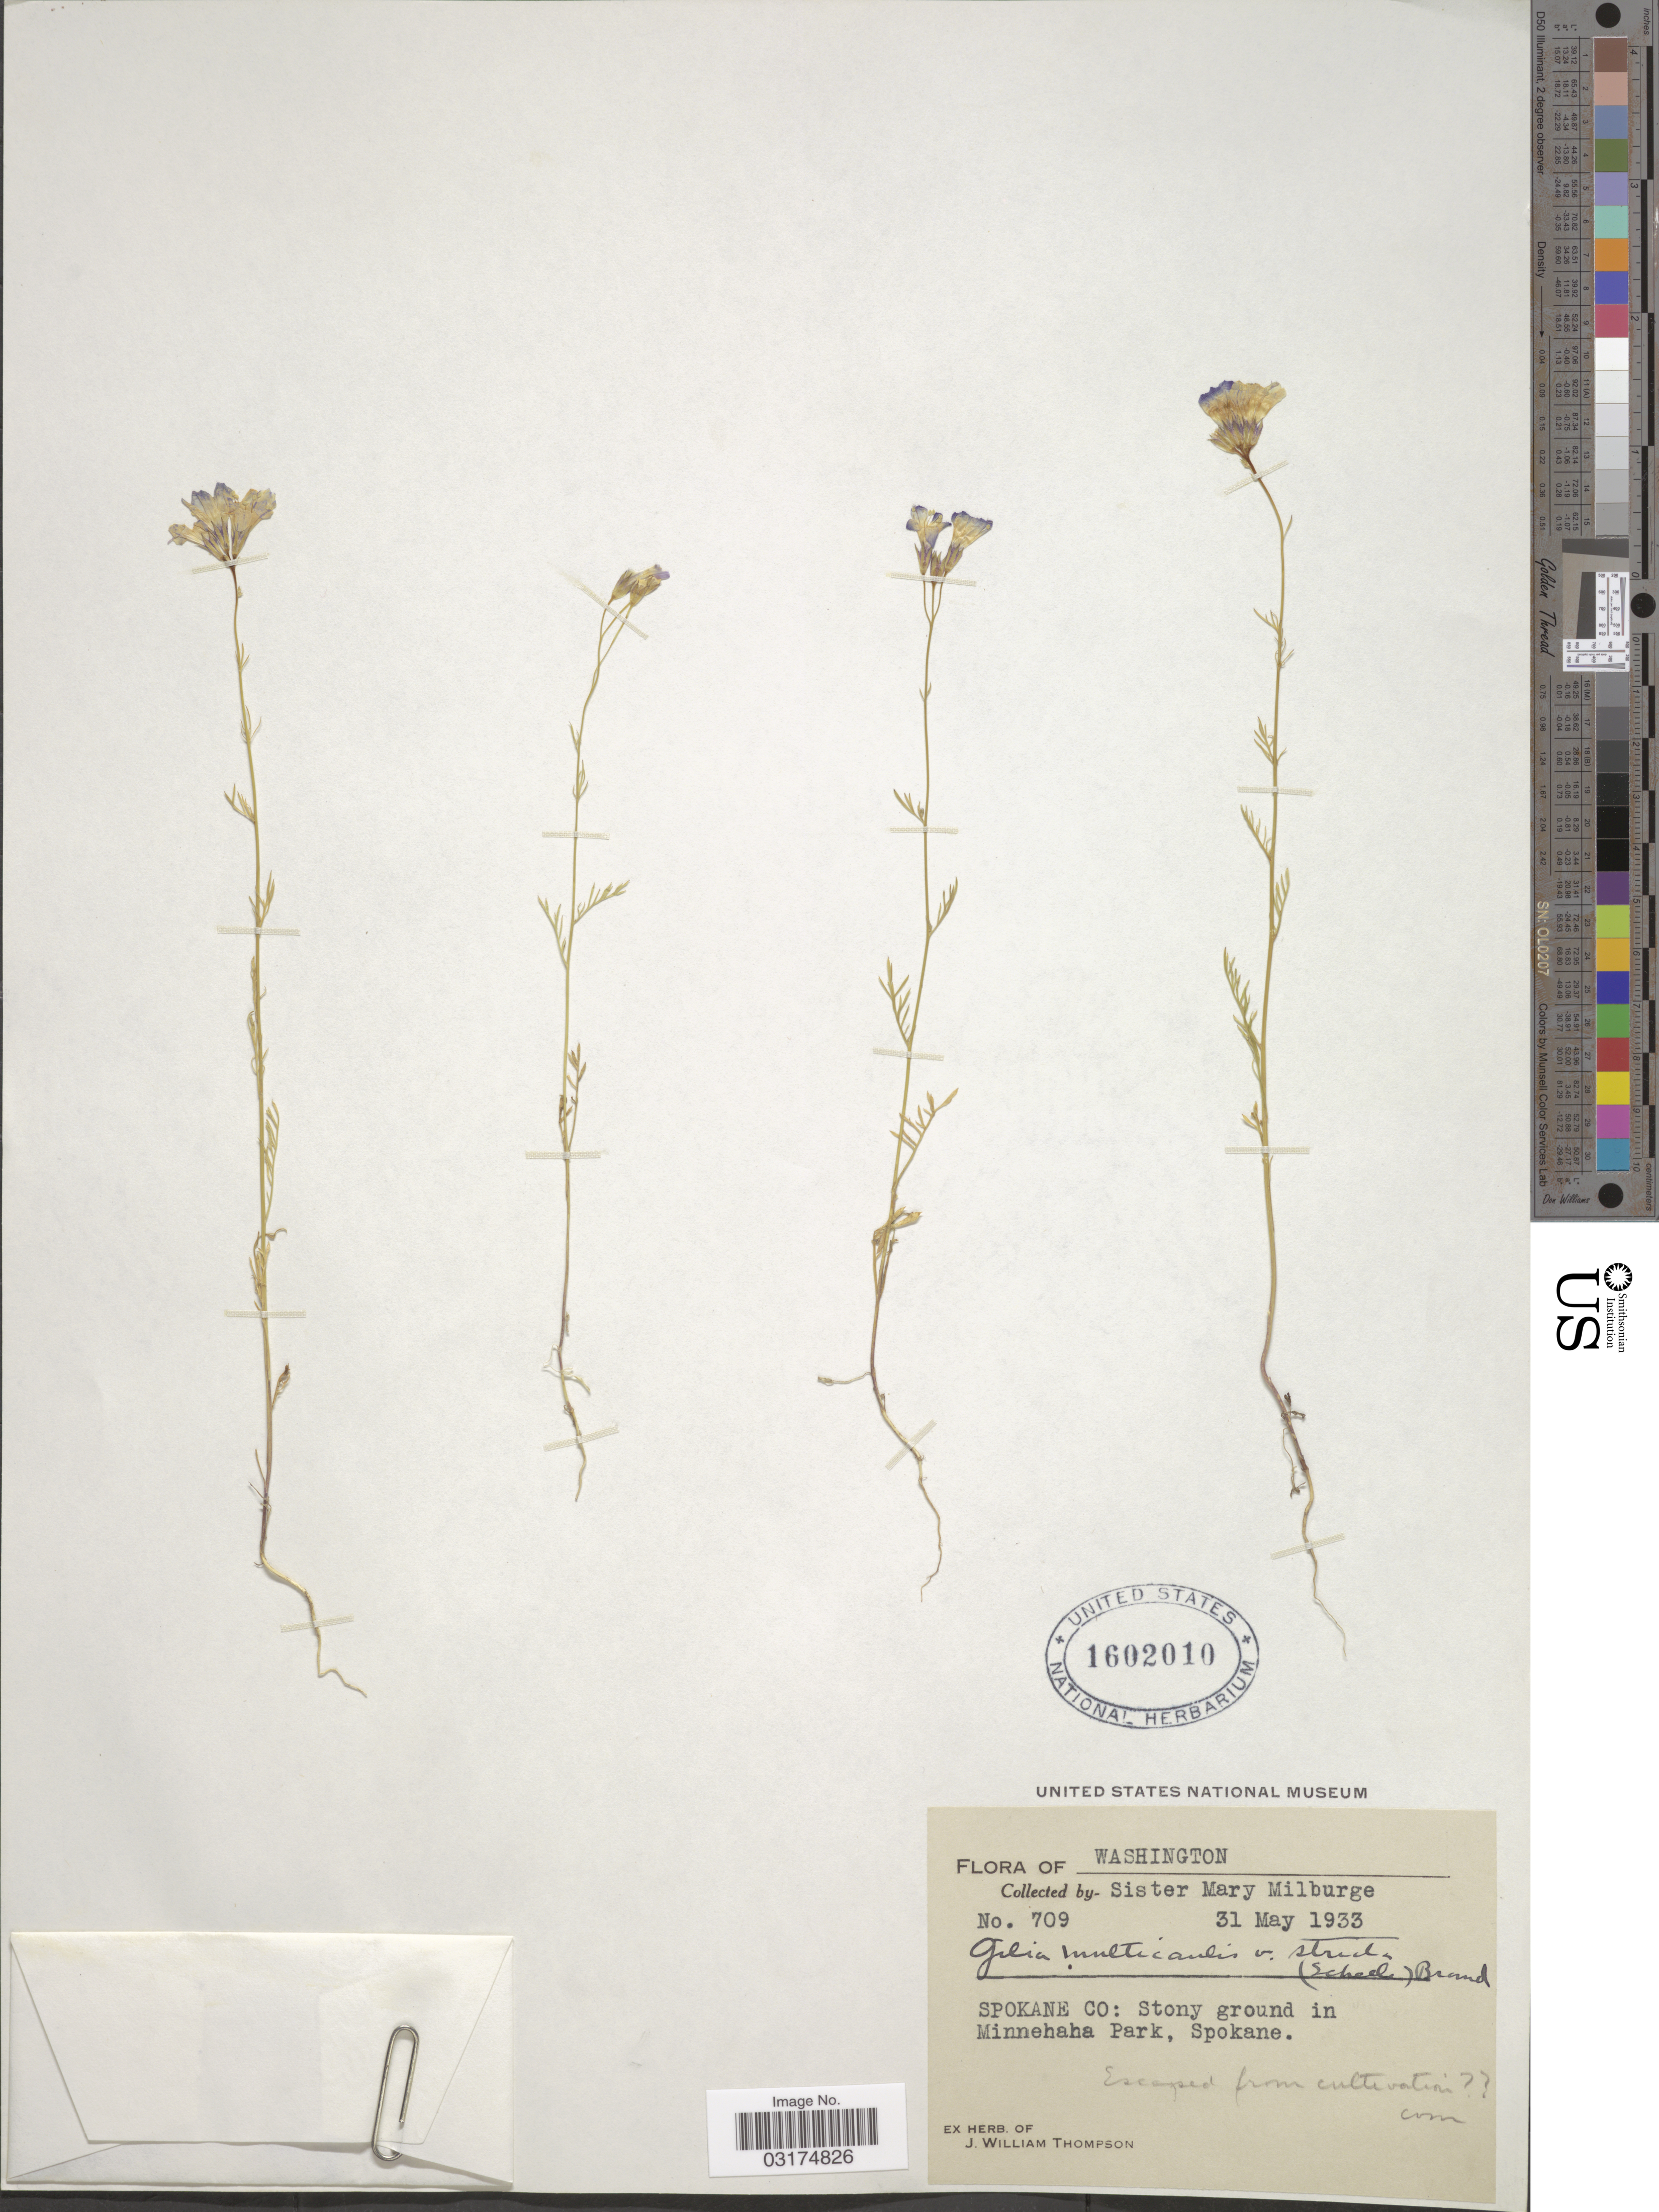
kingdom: Plantae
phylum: Tracheophyta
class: Magnoliopsida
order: Ericales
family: Polemoniaceae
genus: Gilia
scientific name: Gilia achilleifolia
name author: Benth.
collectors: S. Milburge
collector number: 709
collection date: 1933-05-31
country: United States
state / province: Washington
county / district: Spokane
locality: Spokane Co: Stony ground in Minnehaha Park, Spokane.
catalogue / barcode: US 1602010